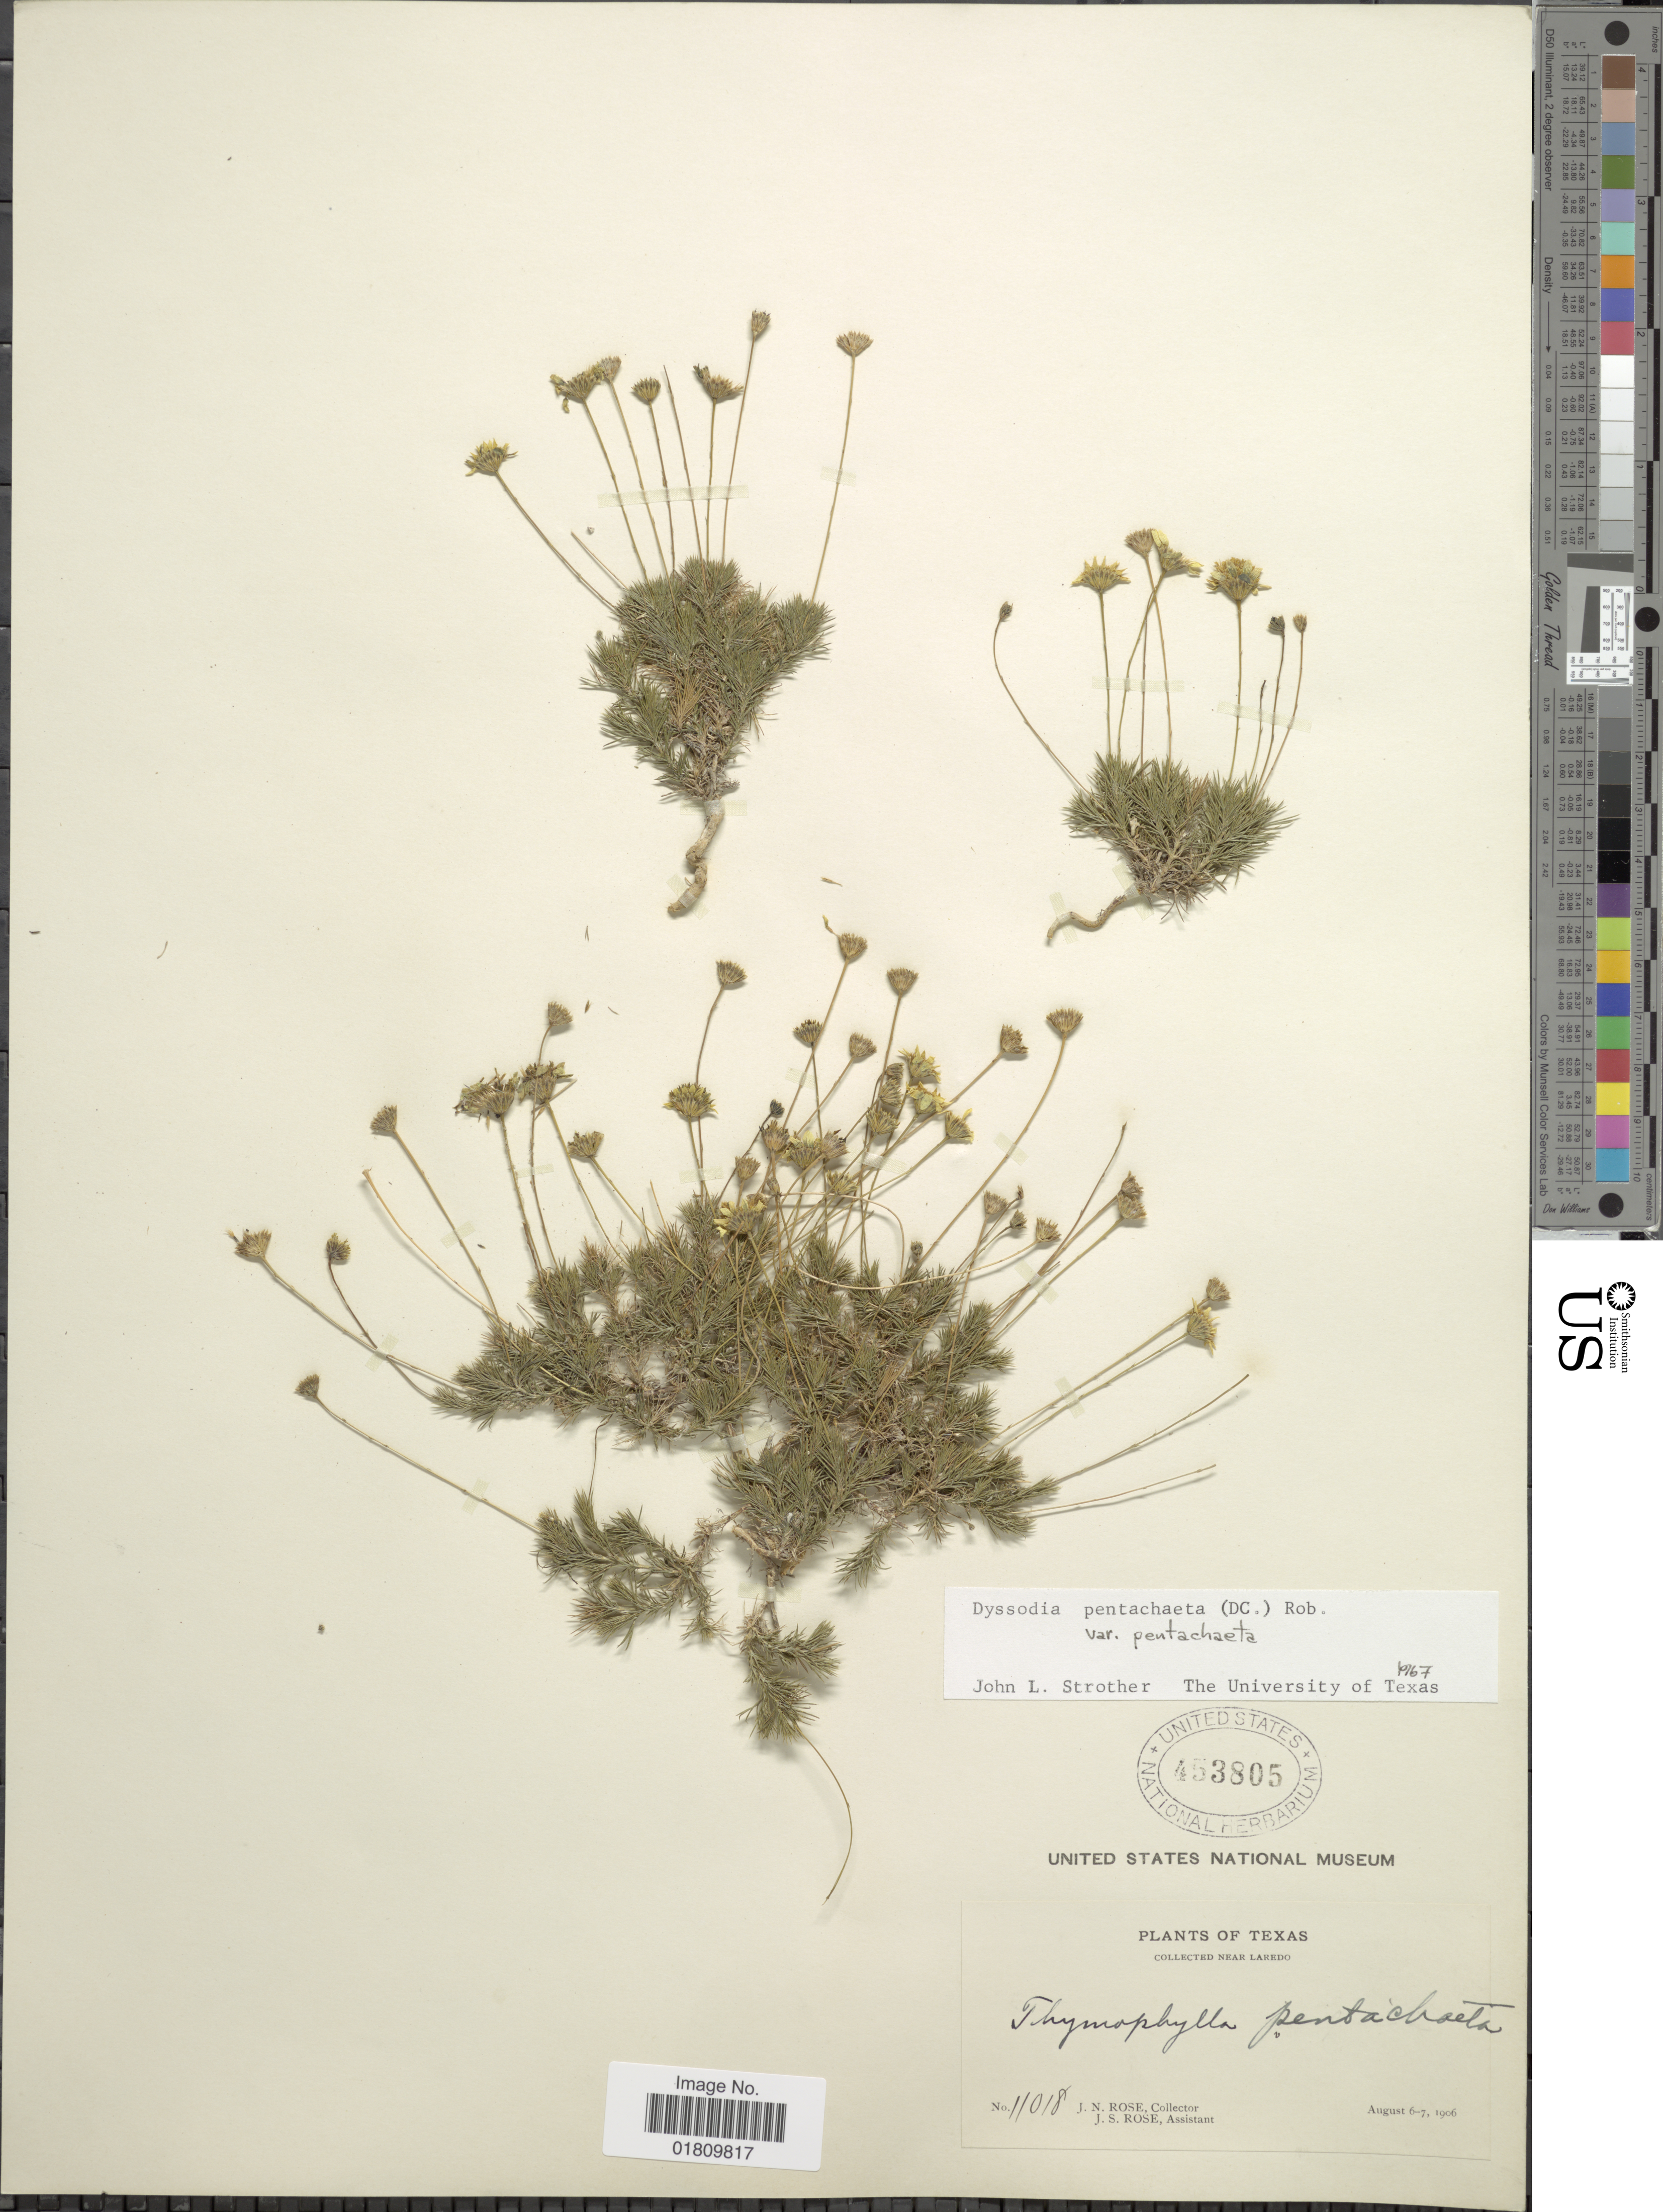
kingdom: Plantae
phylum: Tracheophyta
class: Magnoliopsida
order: Asterales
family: Asteraceae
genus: Thymophylla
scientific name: Thymophylla pentachaeta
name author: (DC.) Small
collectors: J. N. Rose & J. S. Rose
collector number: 11018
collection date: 1906-08-06/1906-08-07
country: United States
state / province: Texas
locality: Near Laredo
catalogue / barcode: US 453805